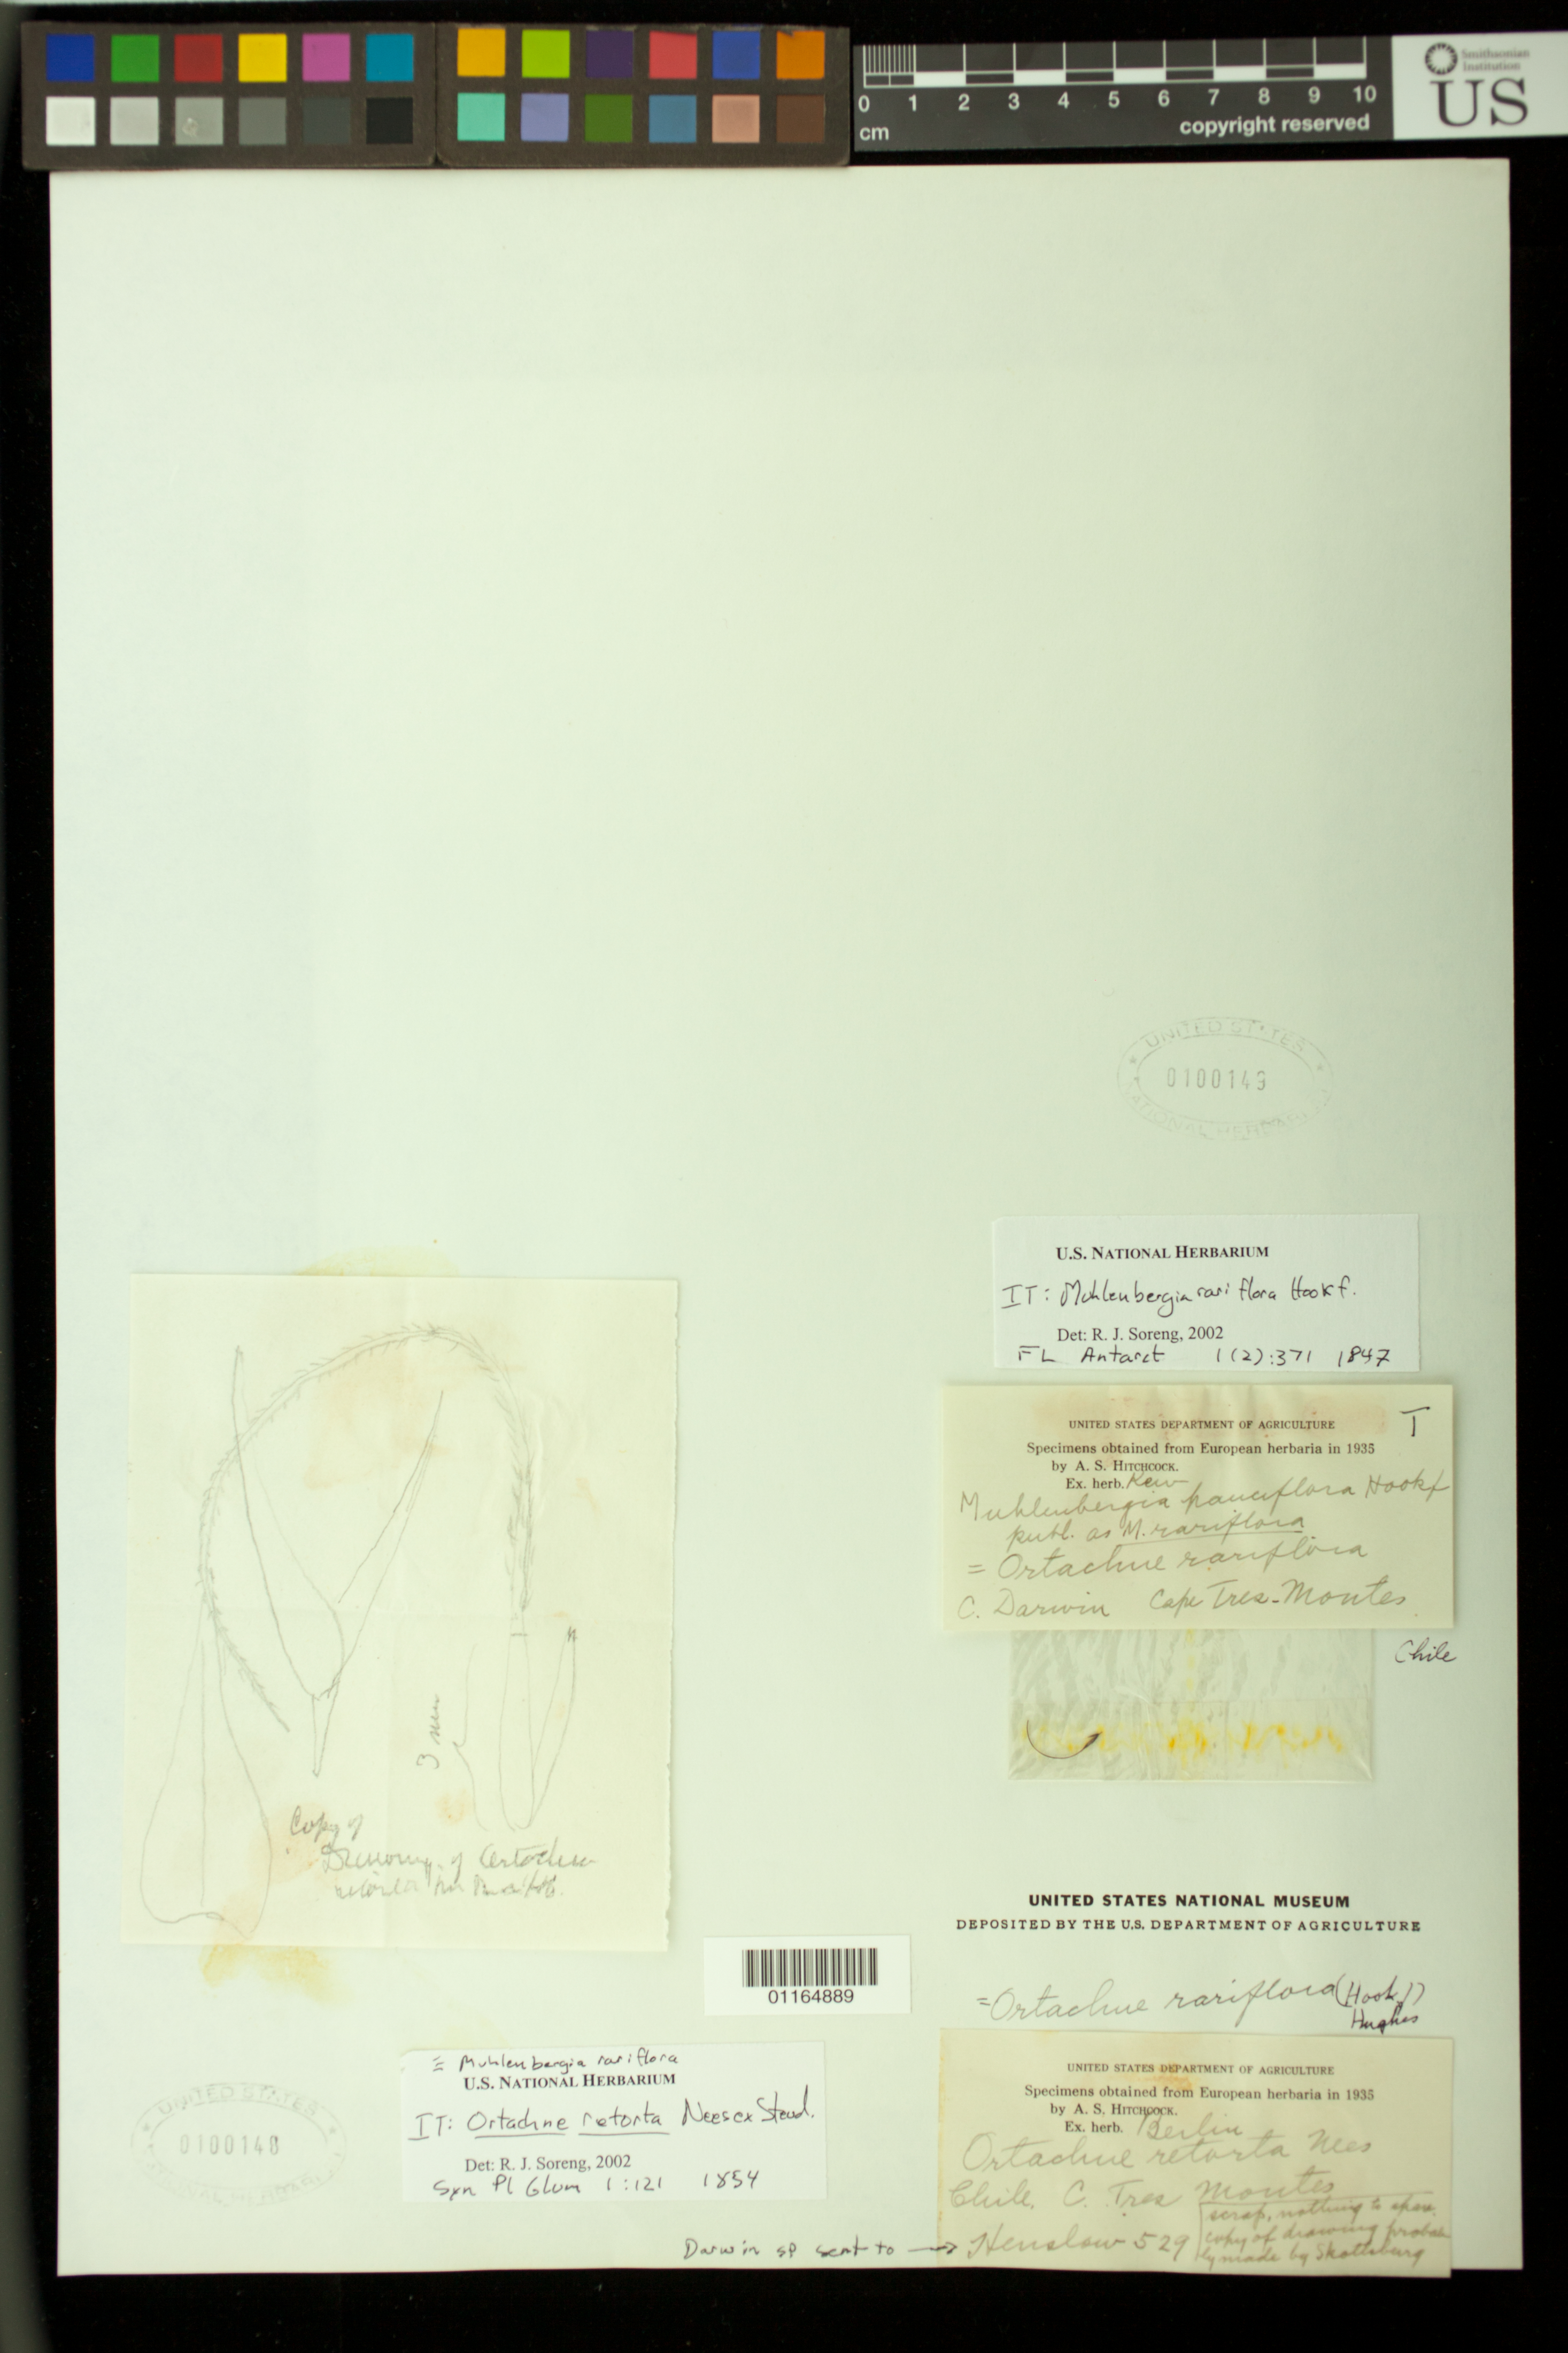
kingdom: Plantae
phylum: Tracheophyta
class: Liliopsida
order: Poales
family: Poaceae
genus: Muhlenbergia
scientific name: Muhlenbergia rariflora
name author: Hook. f.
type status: Type Collection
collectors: C. Darwin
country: Chile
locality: Cape Tres Montes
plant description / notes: Fragmentary material of type specimen ex herb. Kew. Also attached is copy of drawing ex herb. Berlin.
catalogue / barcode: US 100149